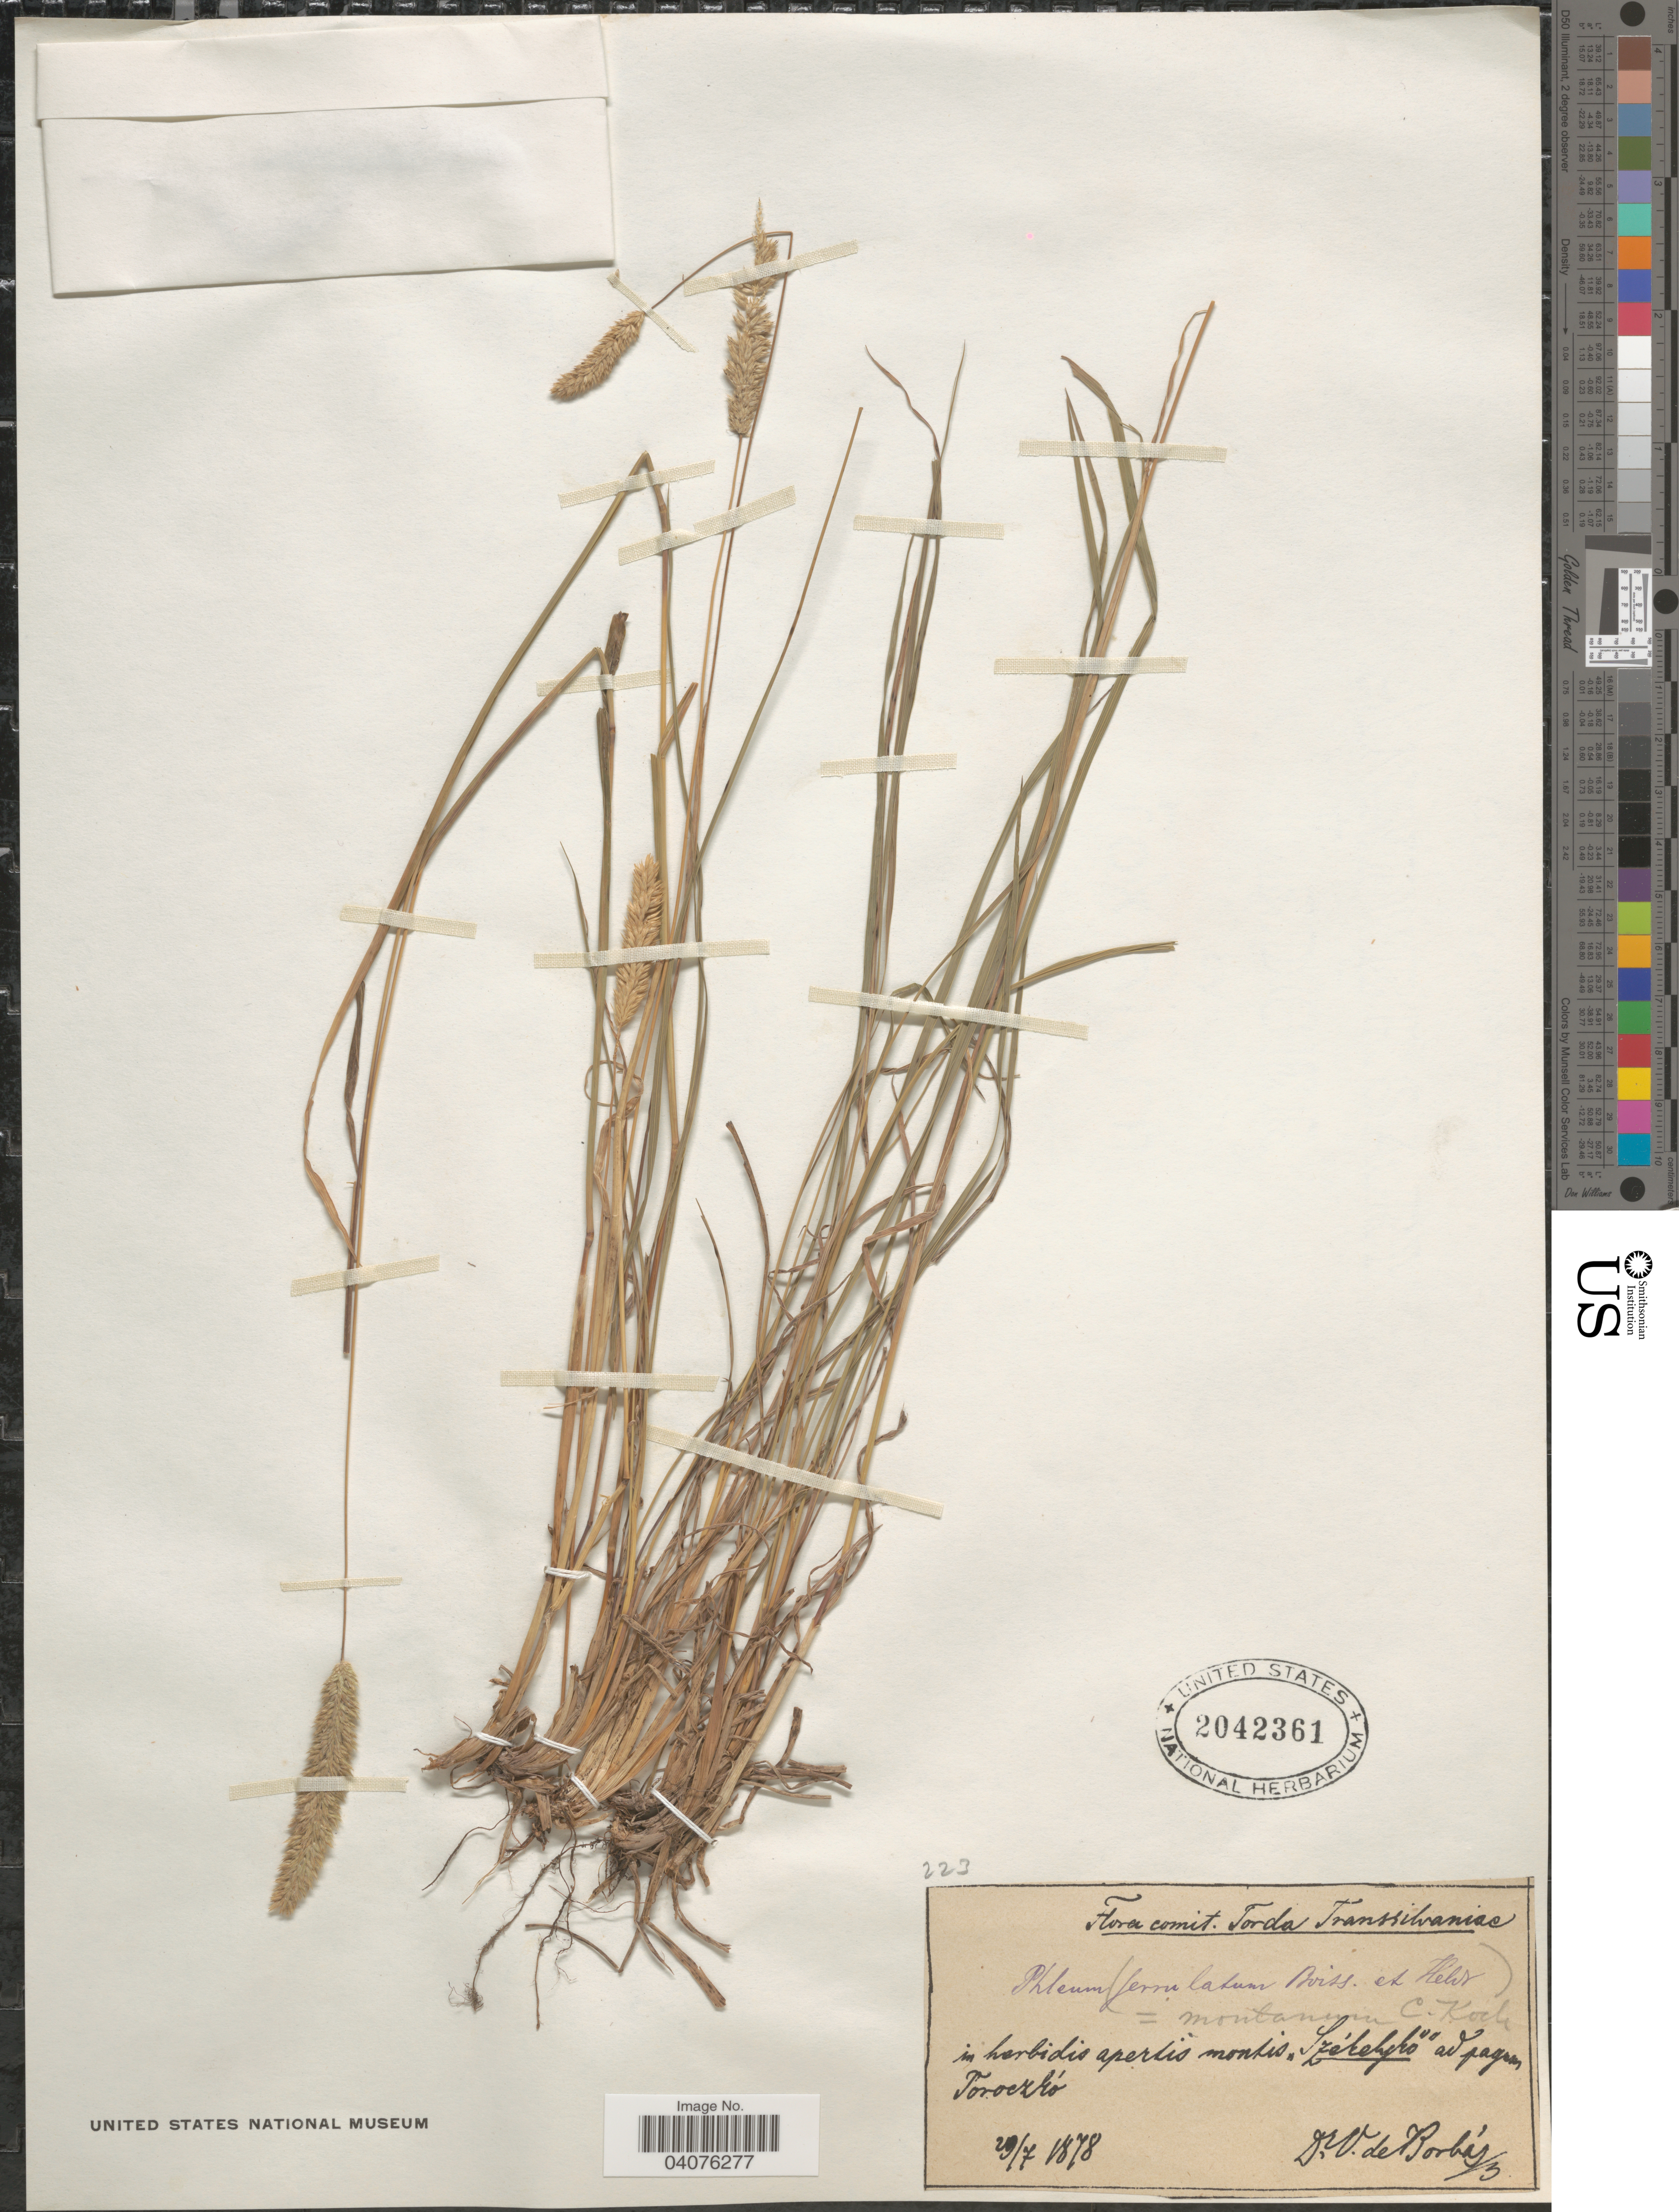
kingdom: Plantae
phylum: Tracheophyta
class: Liliopsida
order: Poales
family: Poaceae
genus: Phleum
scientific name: Phleum michelii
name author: All.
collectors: V. von Borbás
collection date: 1878-07-29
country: Romania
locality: Comit. Torda Transsilvaniae. In herbidis apertis montis "Széhehzro" ad pagum Toroczkó.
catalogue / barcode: US 2042361